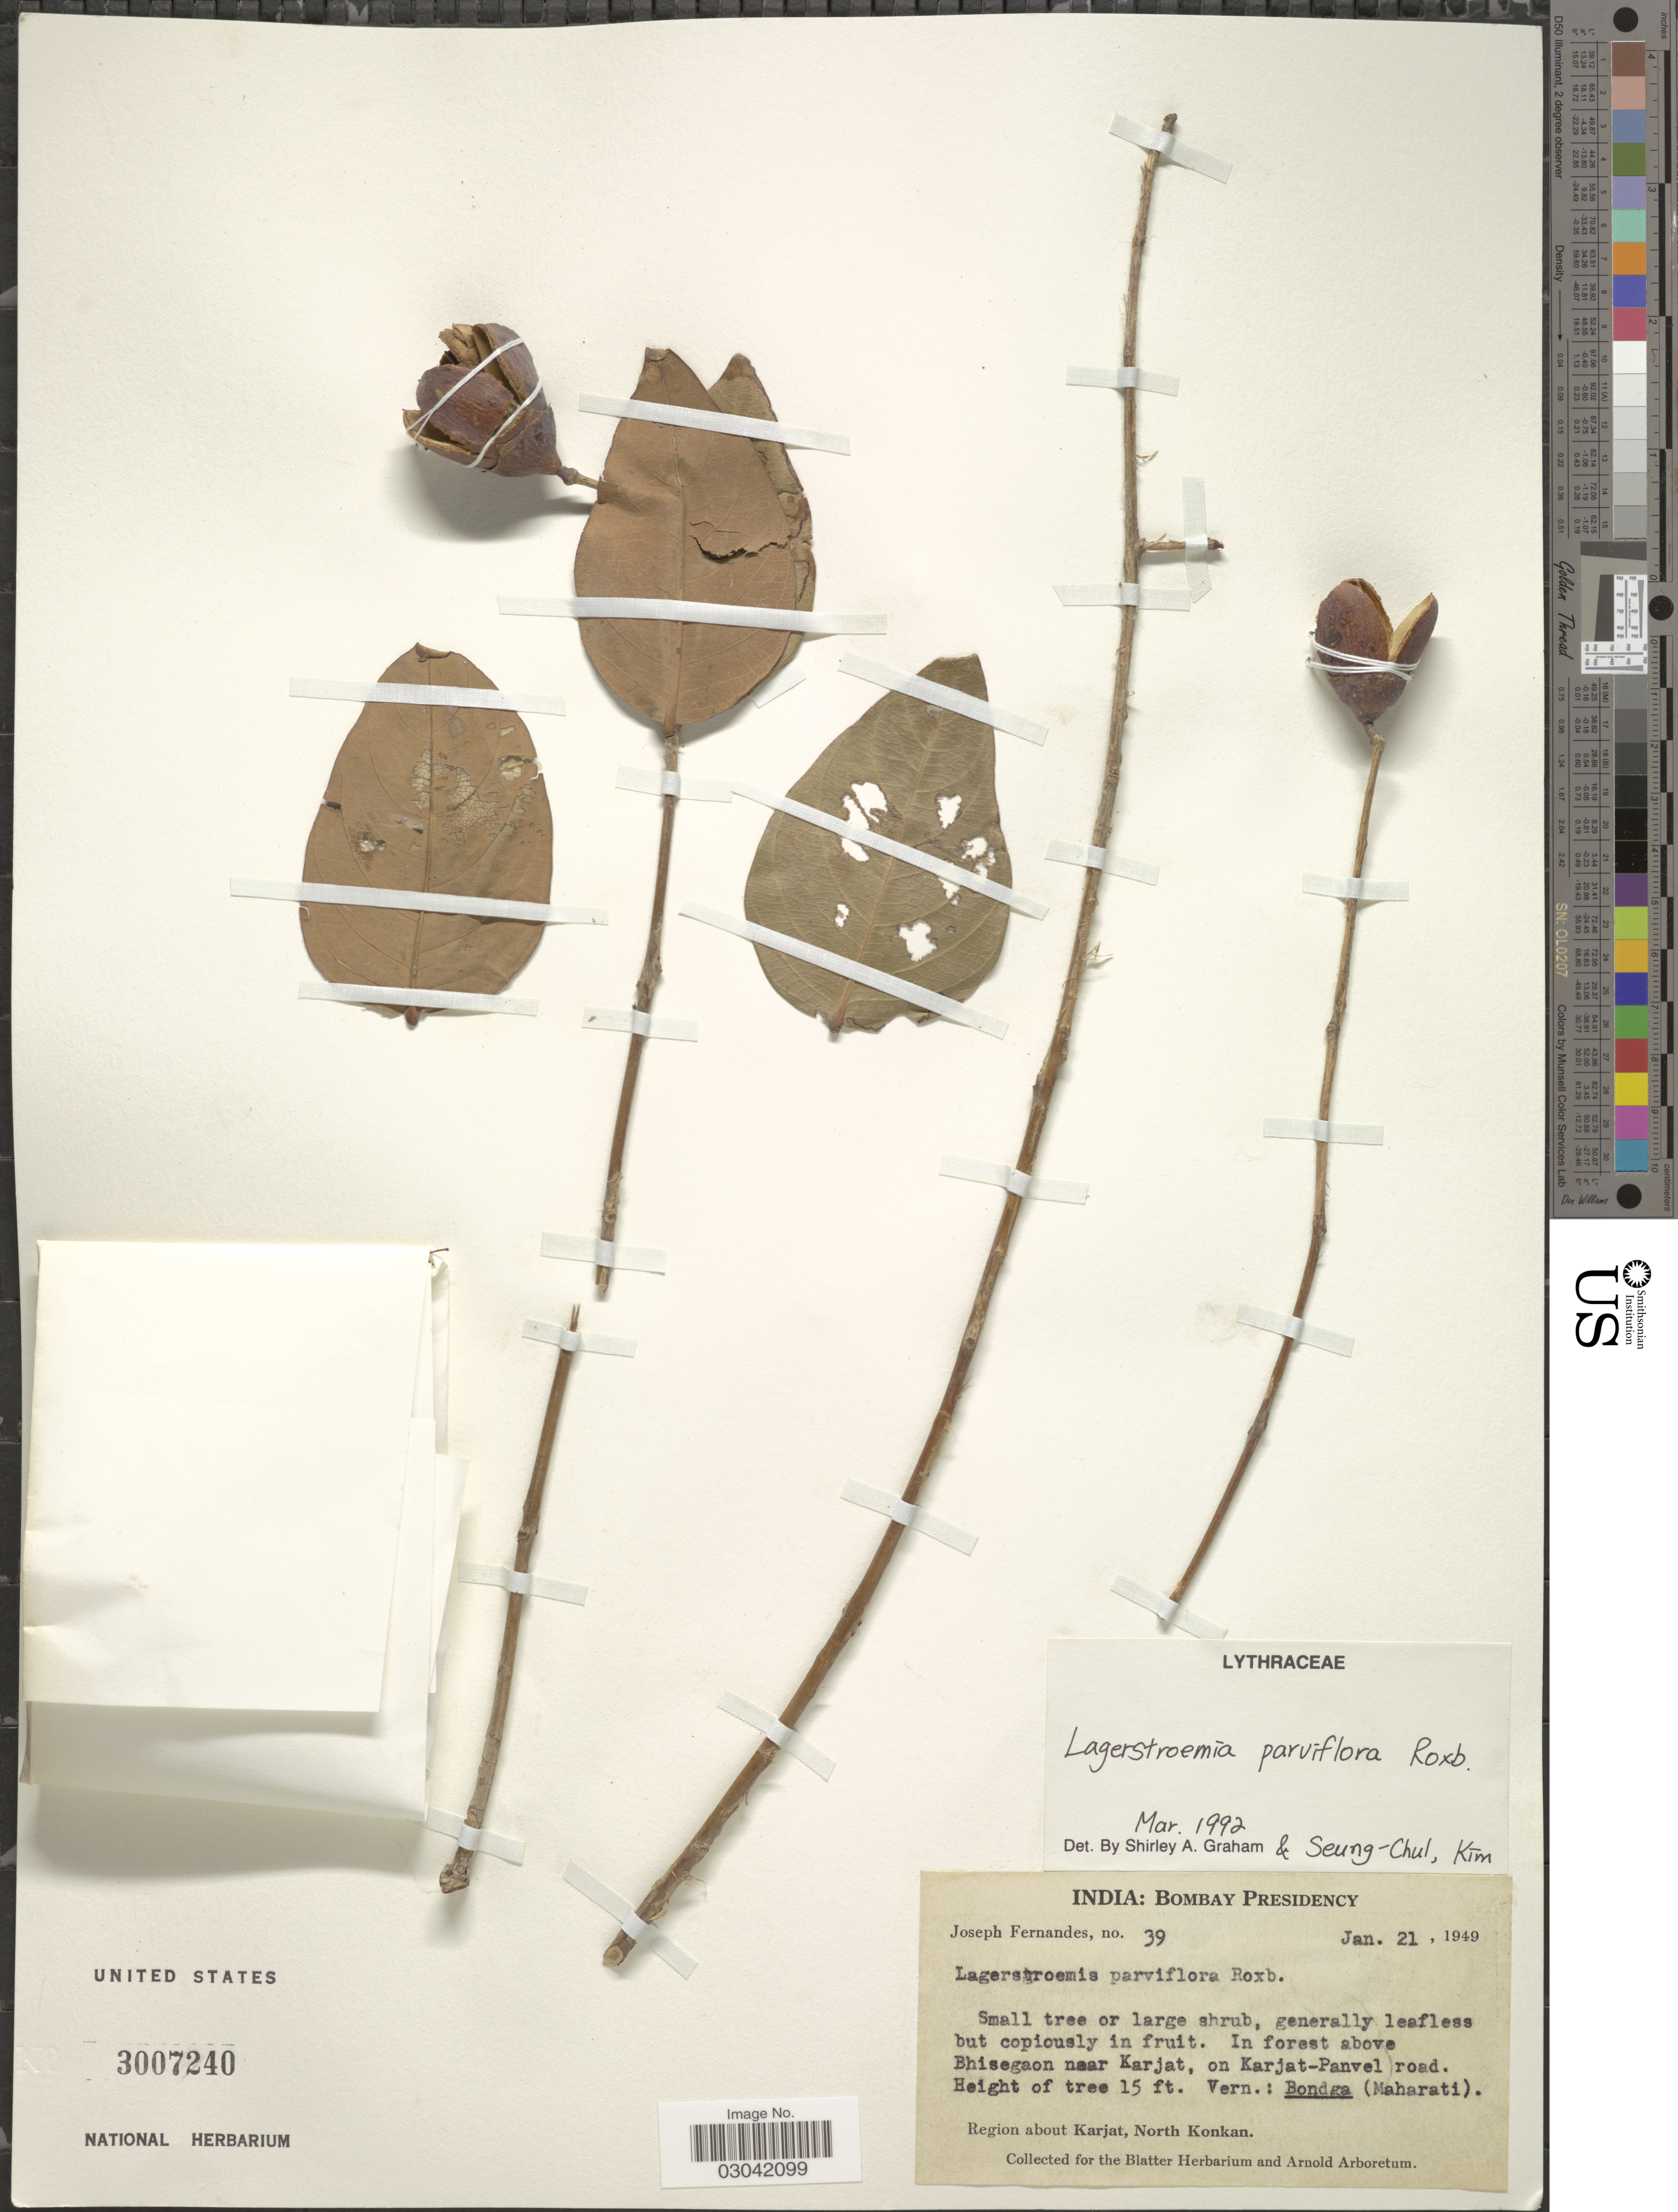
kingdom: Plantae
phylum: Tracheophyta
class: Magnoliopsida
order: Myrtales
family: Lythraceae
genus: Lagerstroemia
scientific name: Lagerstroemia parviflora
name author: Roxb.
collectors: J. Fernandes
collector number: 39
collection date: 1949-01-21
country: India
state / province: Karnataka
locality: Bombay Presidency. Region about Karjat, North Konkan.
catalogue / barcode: US 3007240